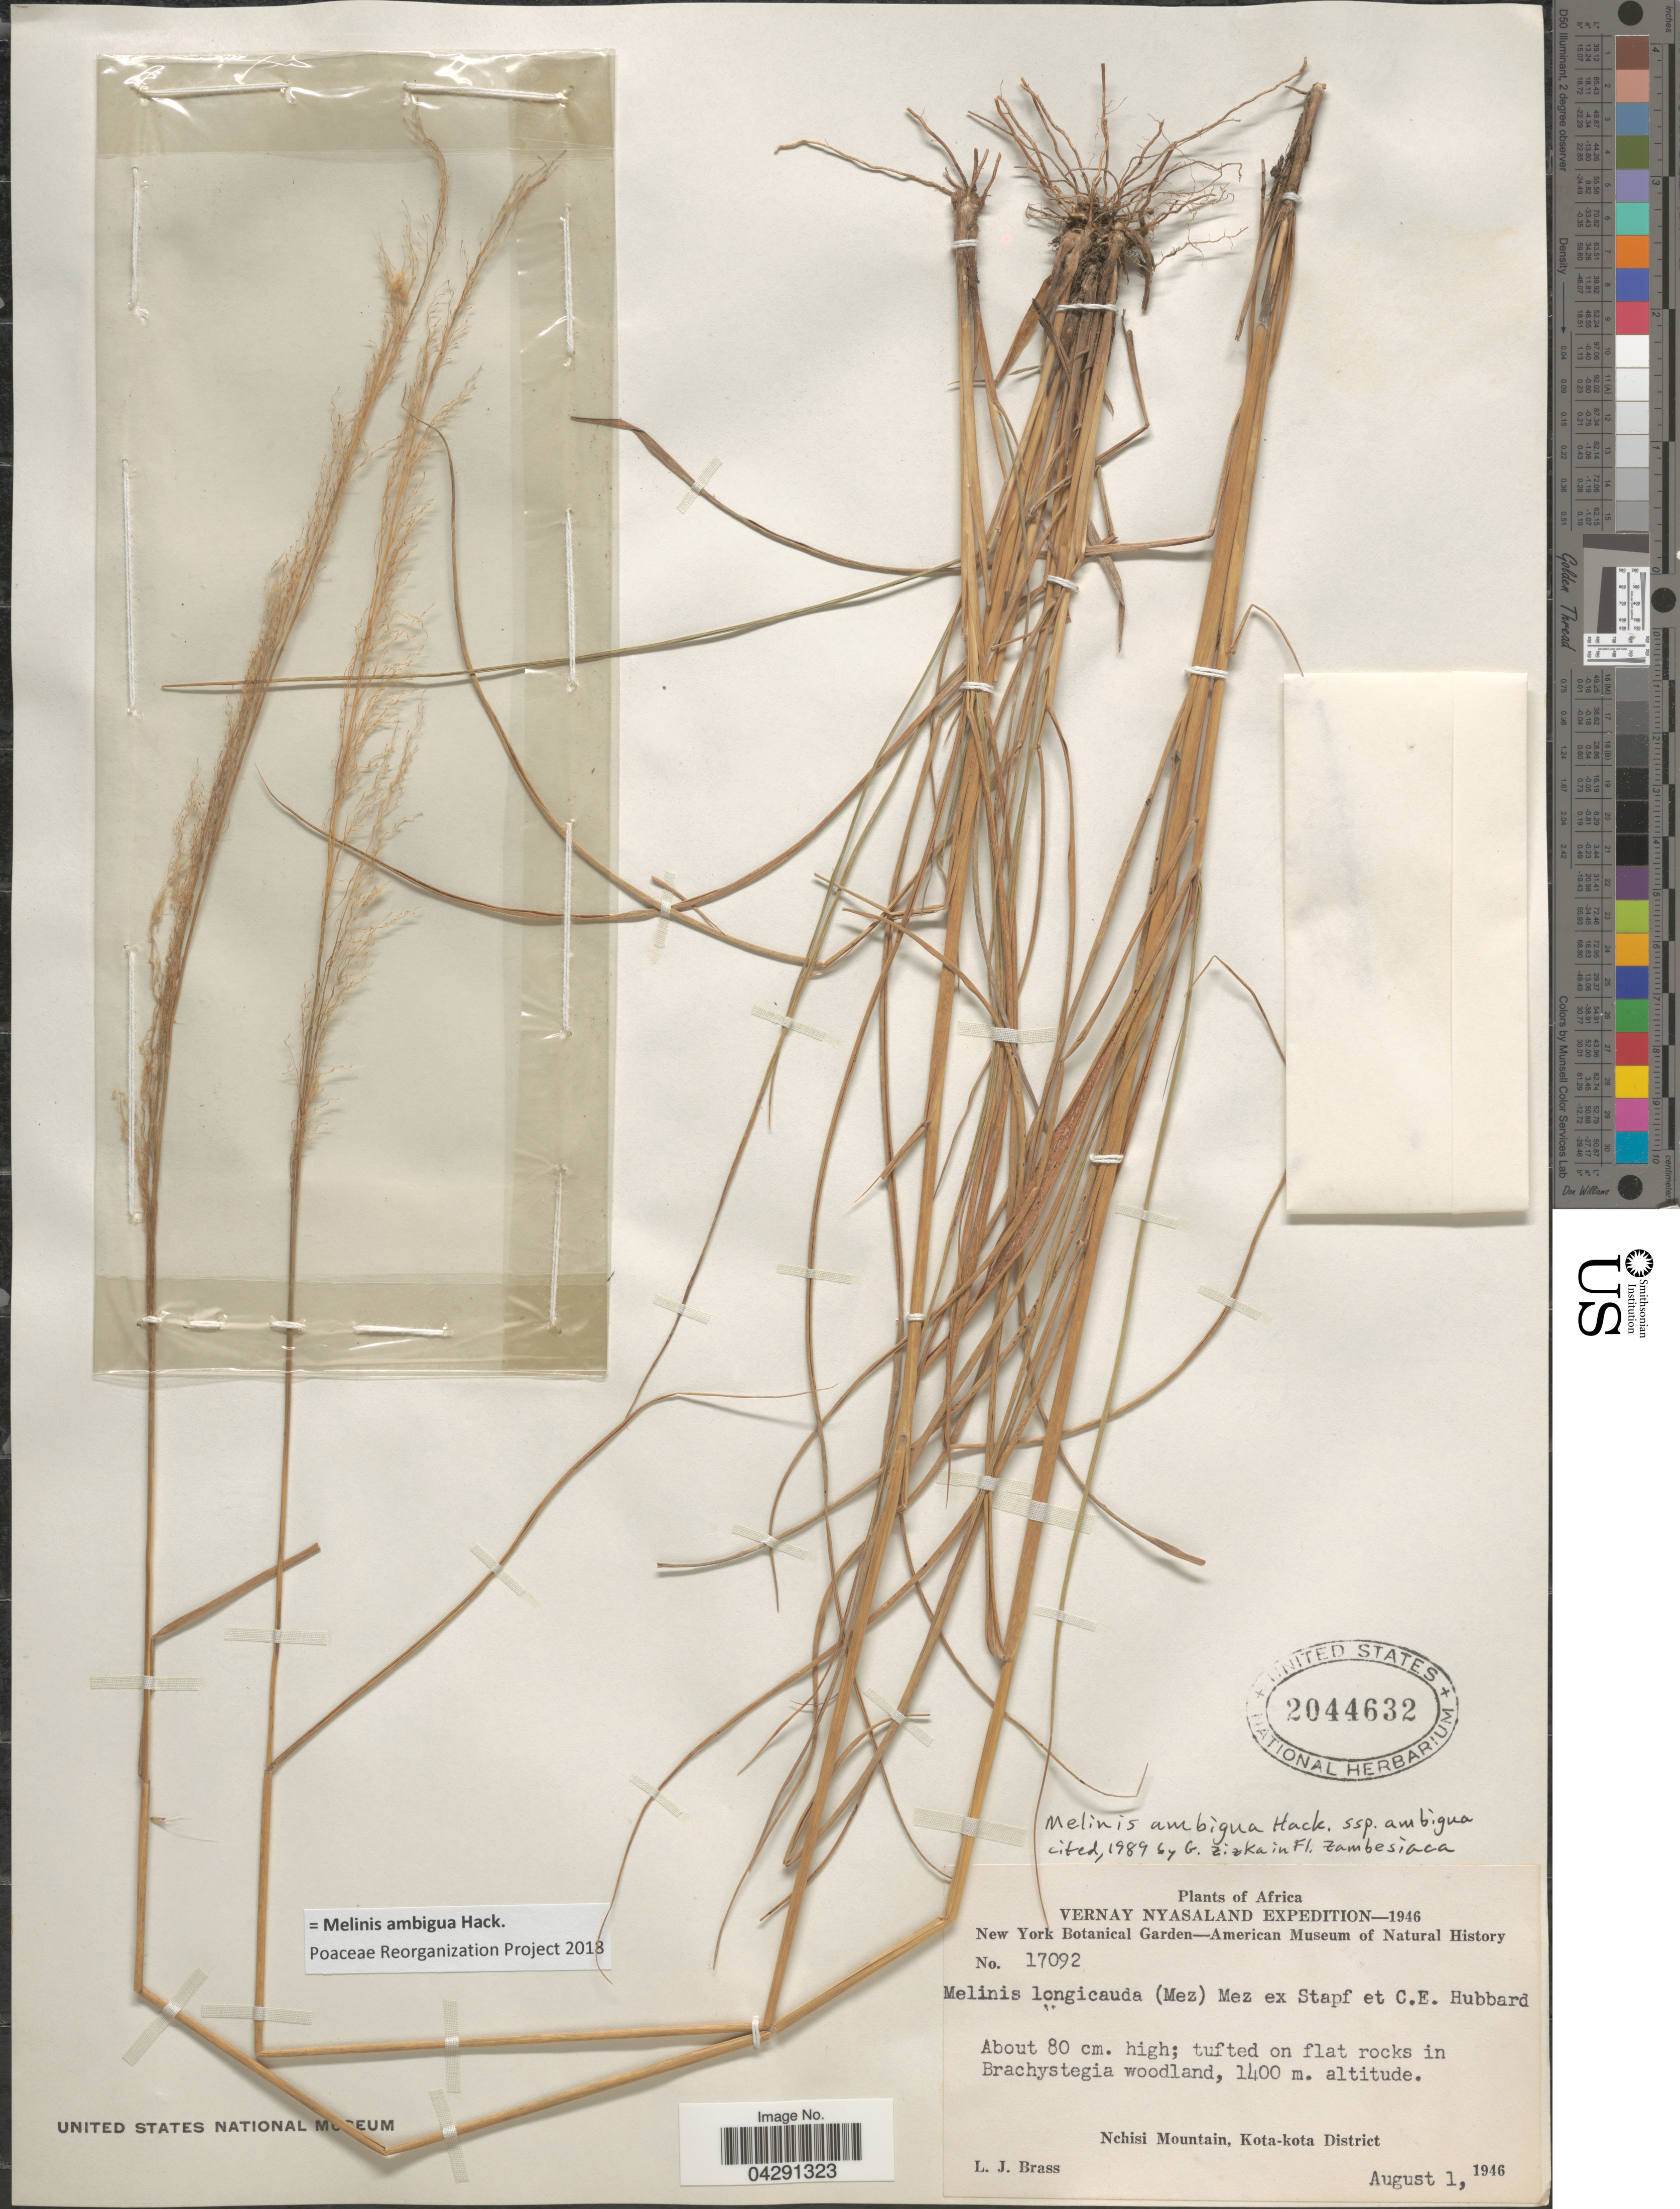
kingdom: Plantae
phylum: Tracheophyta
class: Liliopsida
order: Poales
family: Poaceae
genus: Melinis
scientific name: Melinis ambigua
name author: Hack.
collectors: L. J. Brass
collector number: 17092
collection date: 1946-08-01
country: Malawi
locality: Vernay Nyasaland Expedition-1946. Tufted on flat rocks in Brachystegia woodland. Nchisi Mountain, Kota-Kota District.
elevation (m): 1400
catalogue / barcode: US 2044632